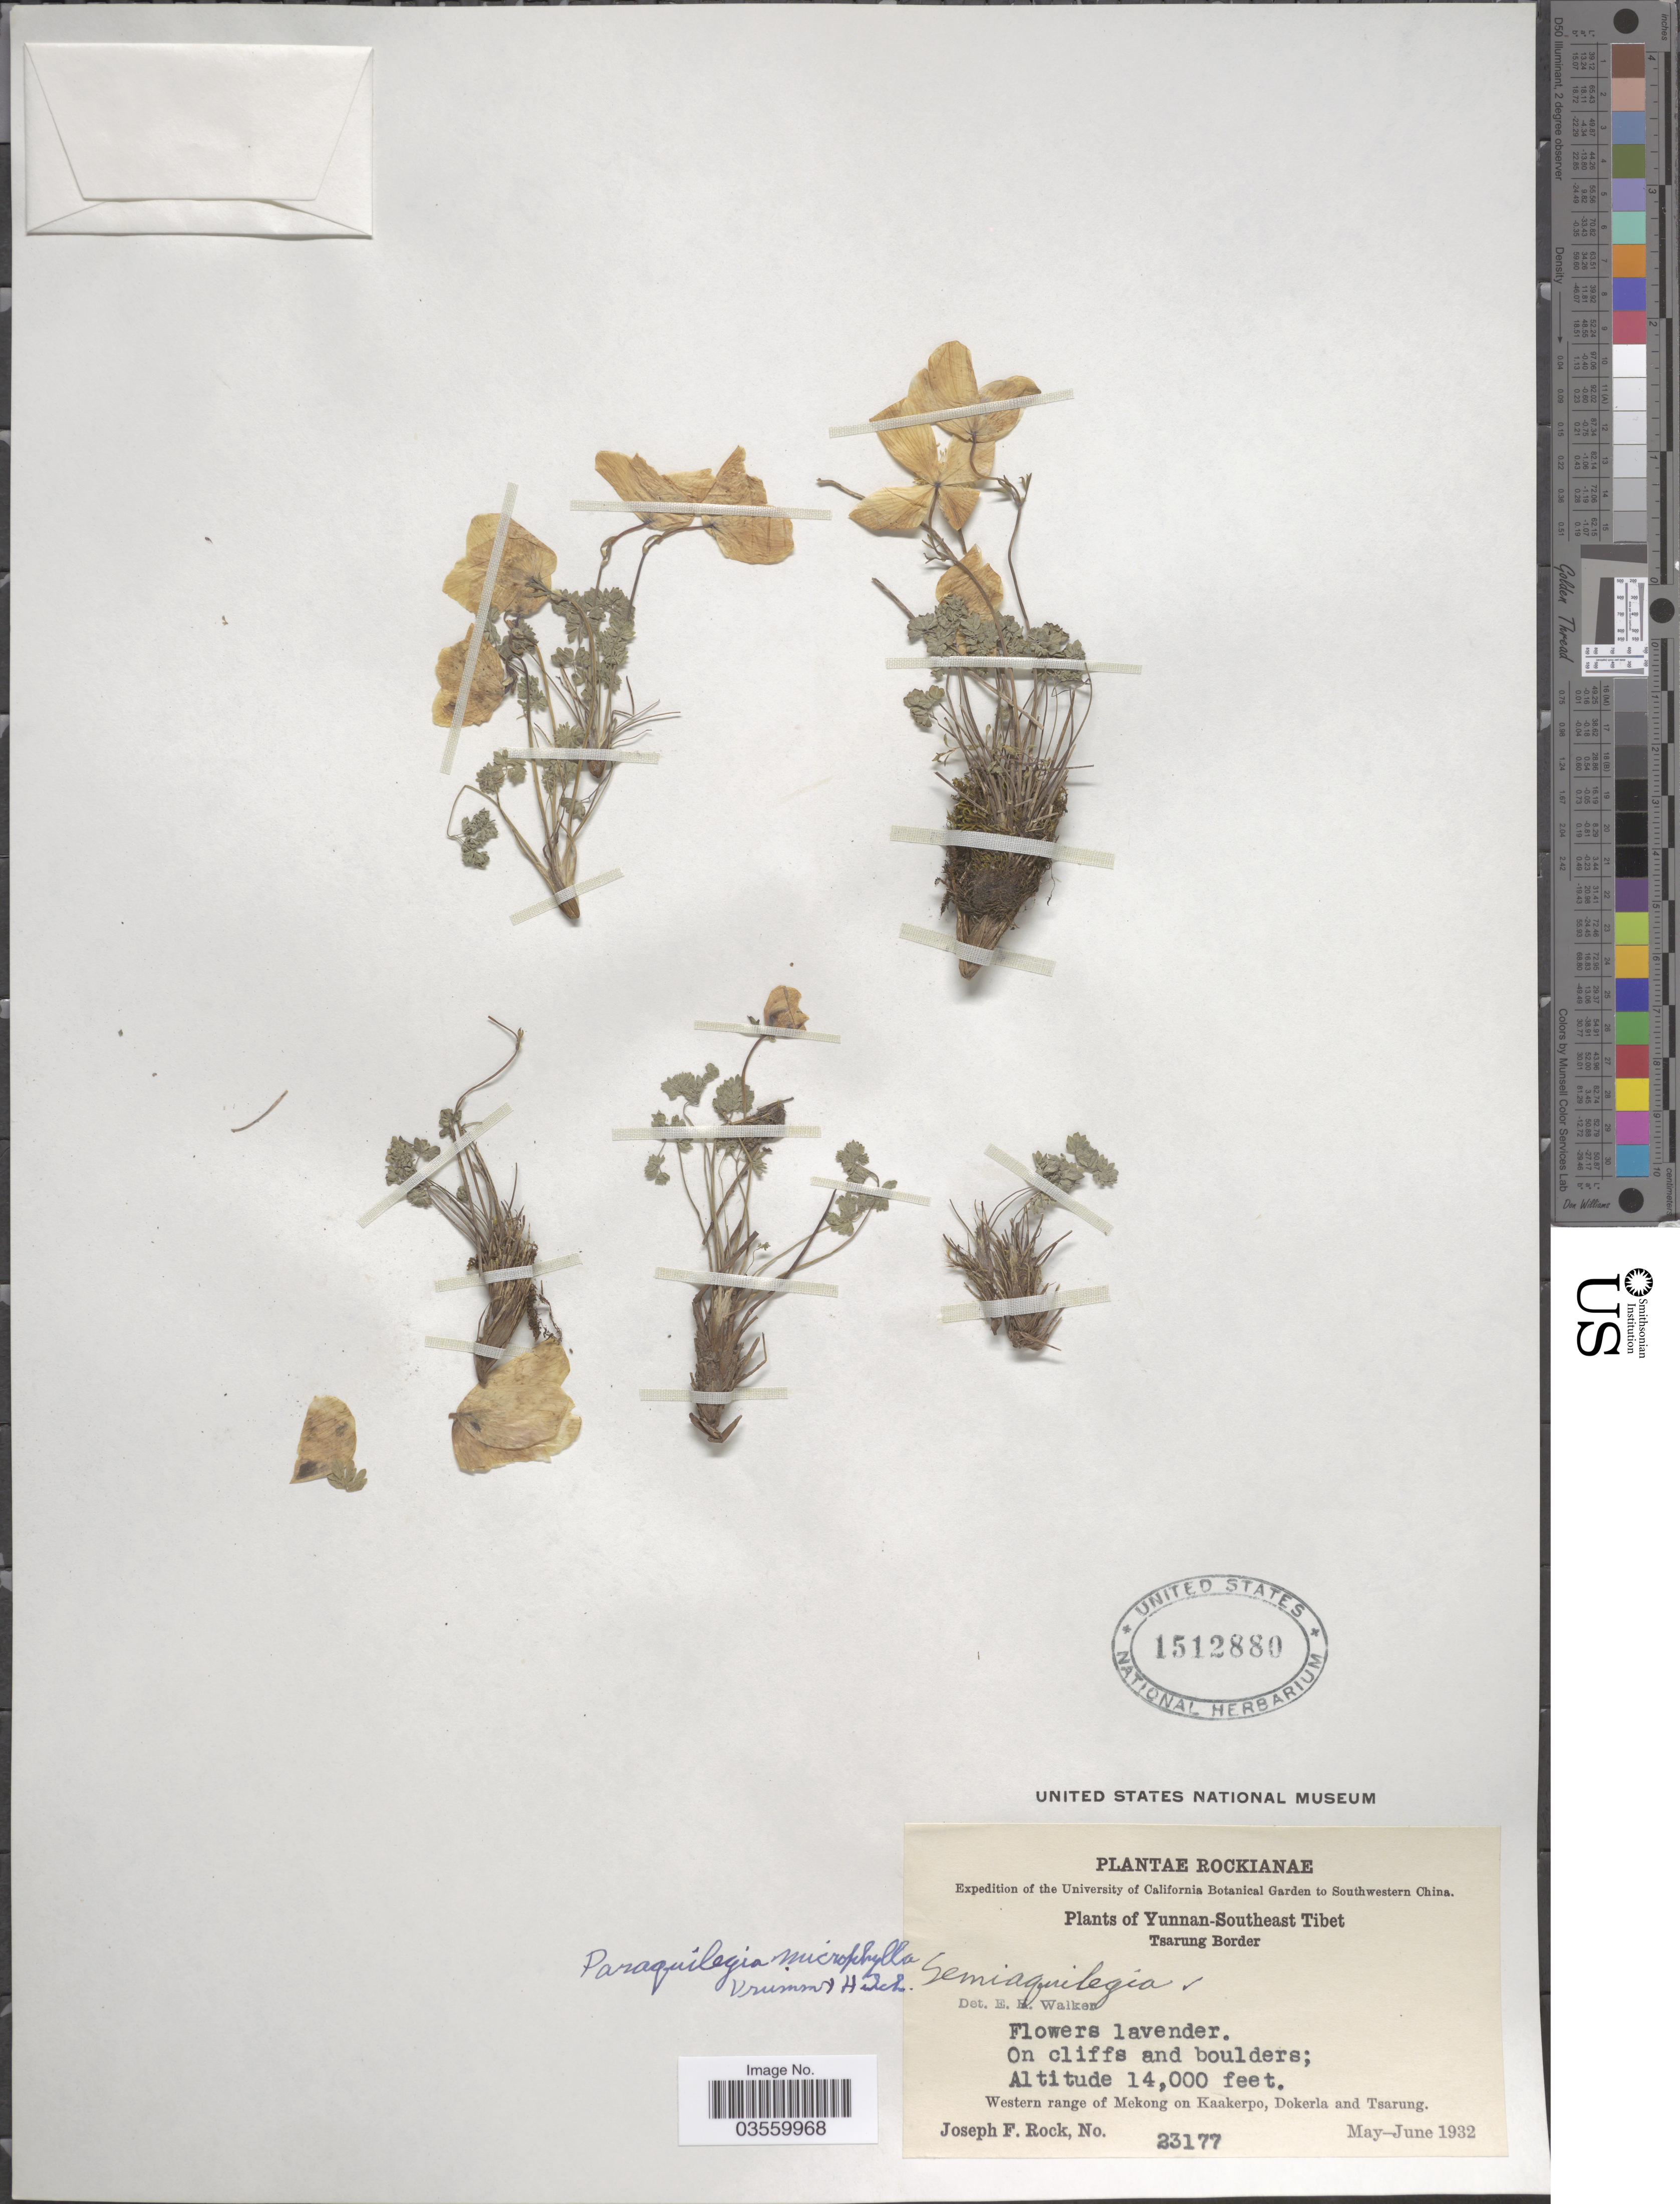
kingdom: Plantae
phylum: Tracheophyta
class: Magnoliopsida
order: Ranunculales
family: Ranunculaceae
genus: Paraquilegia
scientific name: Paraquilegia microphylla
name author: (Royle) J.R. Drumm. & Hutch.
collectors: J. F. Rock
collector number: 23177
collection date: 1932-05/1932-06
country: China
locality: Southwestern China. Yunnan-Southeast Tibet. Tsarung Border. Western range of Mekong on Kaakerpo, Dokerla and Tsarung.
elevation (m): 4267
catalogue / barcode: US 1512880